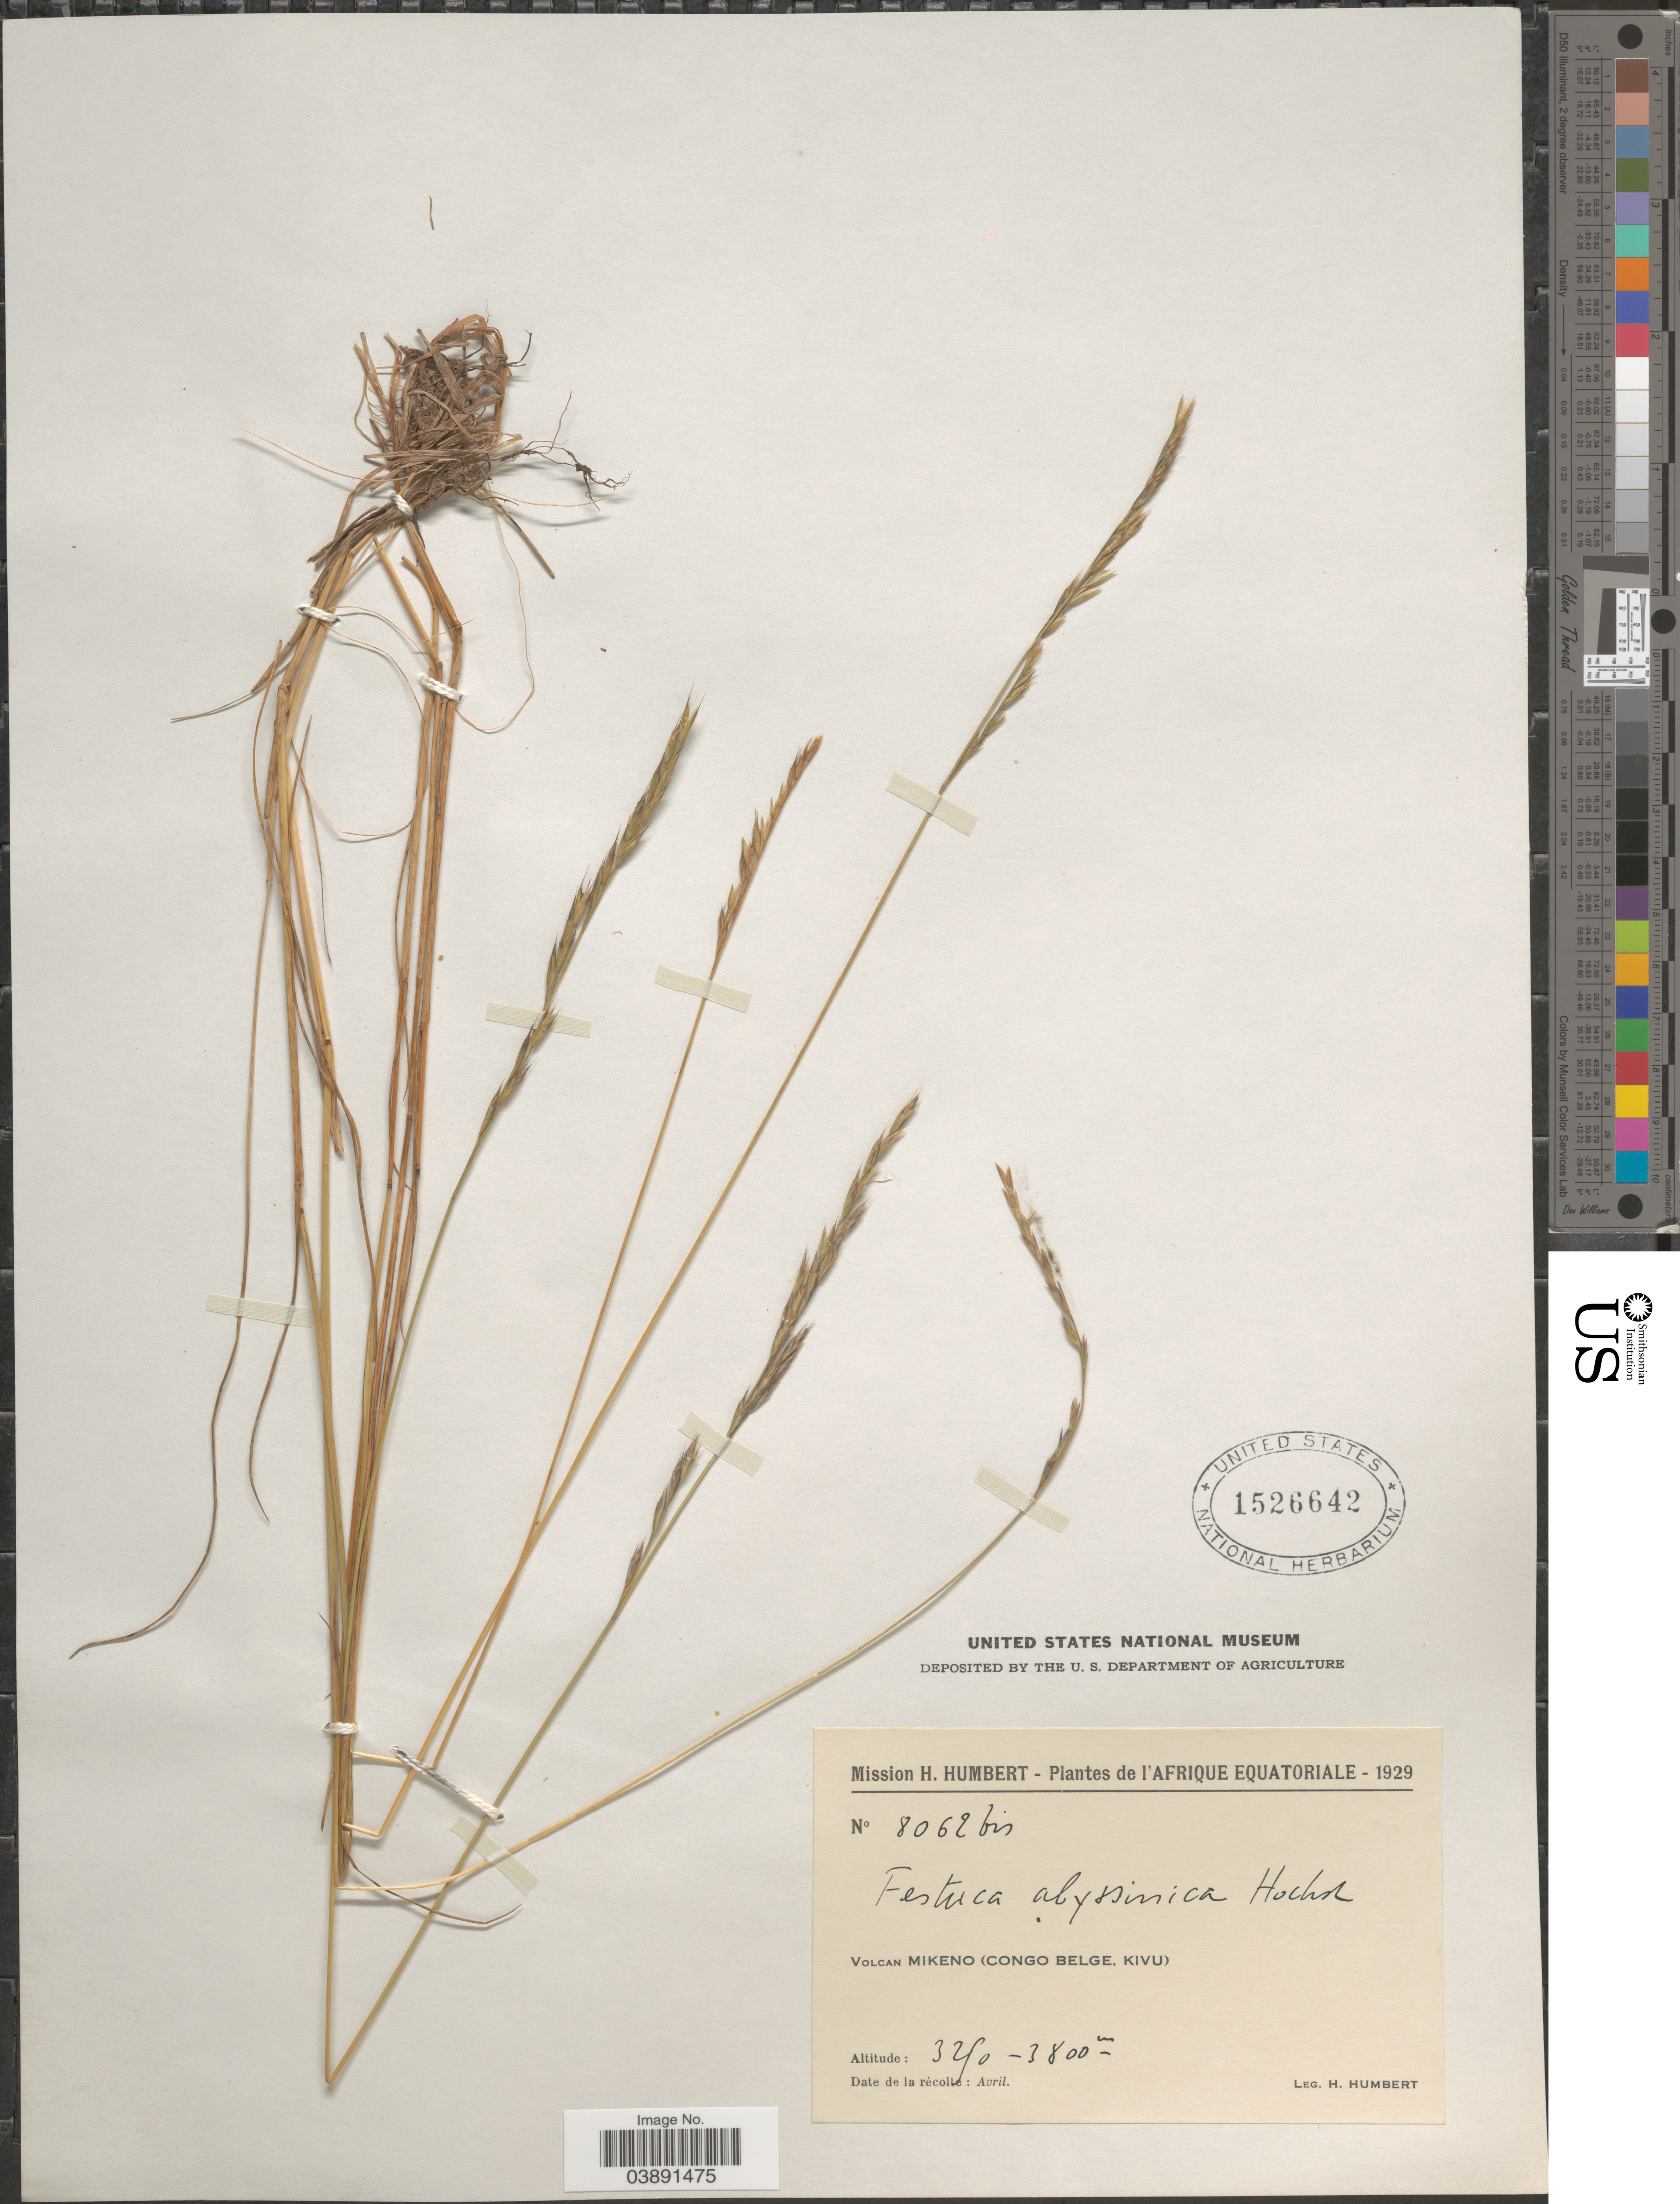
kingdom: Plantae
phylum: Tracheophyta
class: Liliopsida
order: Poales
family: Poaceae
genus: Festuca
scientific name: Festuca abyssinica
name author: Hochst. ex A. Rich.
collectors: H. Humbert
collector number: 8062bis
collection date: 1929-04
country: Congo, Democratic Republic of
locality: Afrique Equatoriale. Volcan Mikeno (Congo Belge, Kivu).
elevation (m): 3250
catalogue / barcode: US 1526642